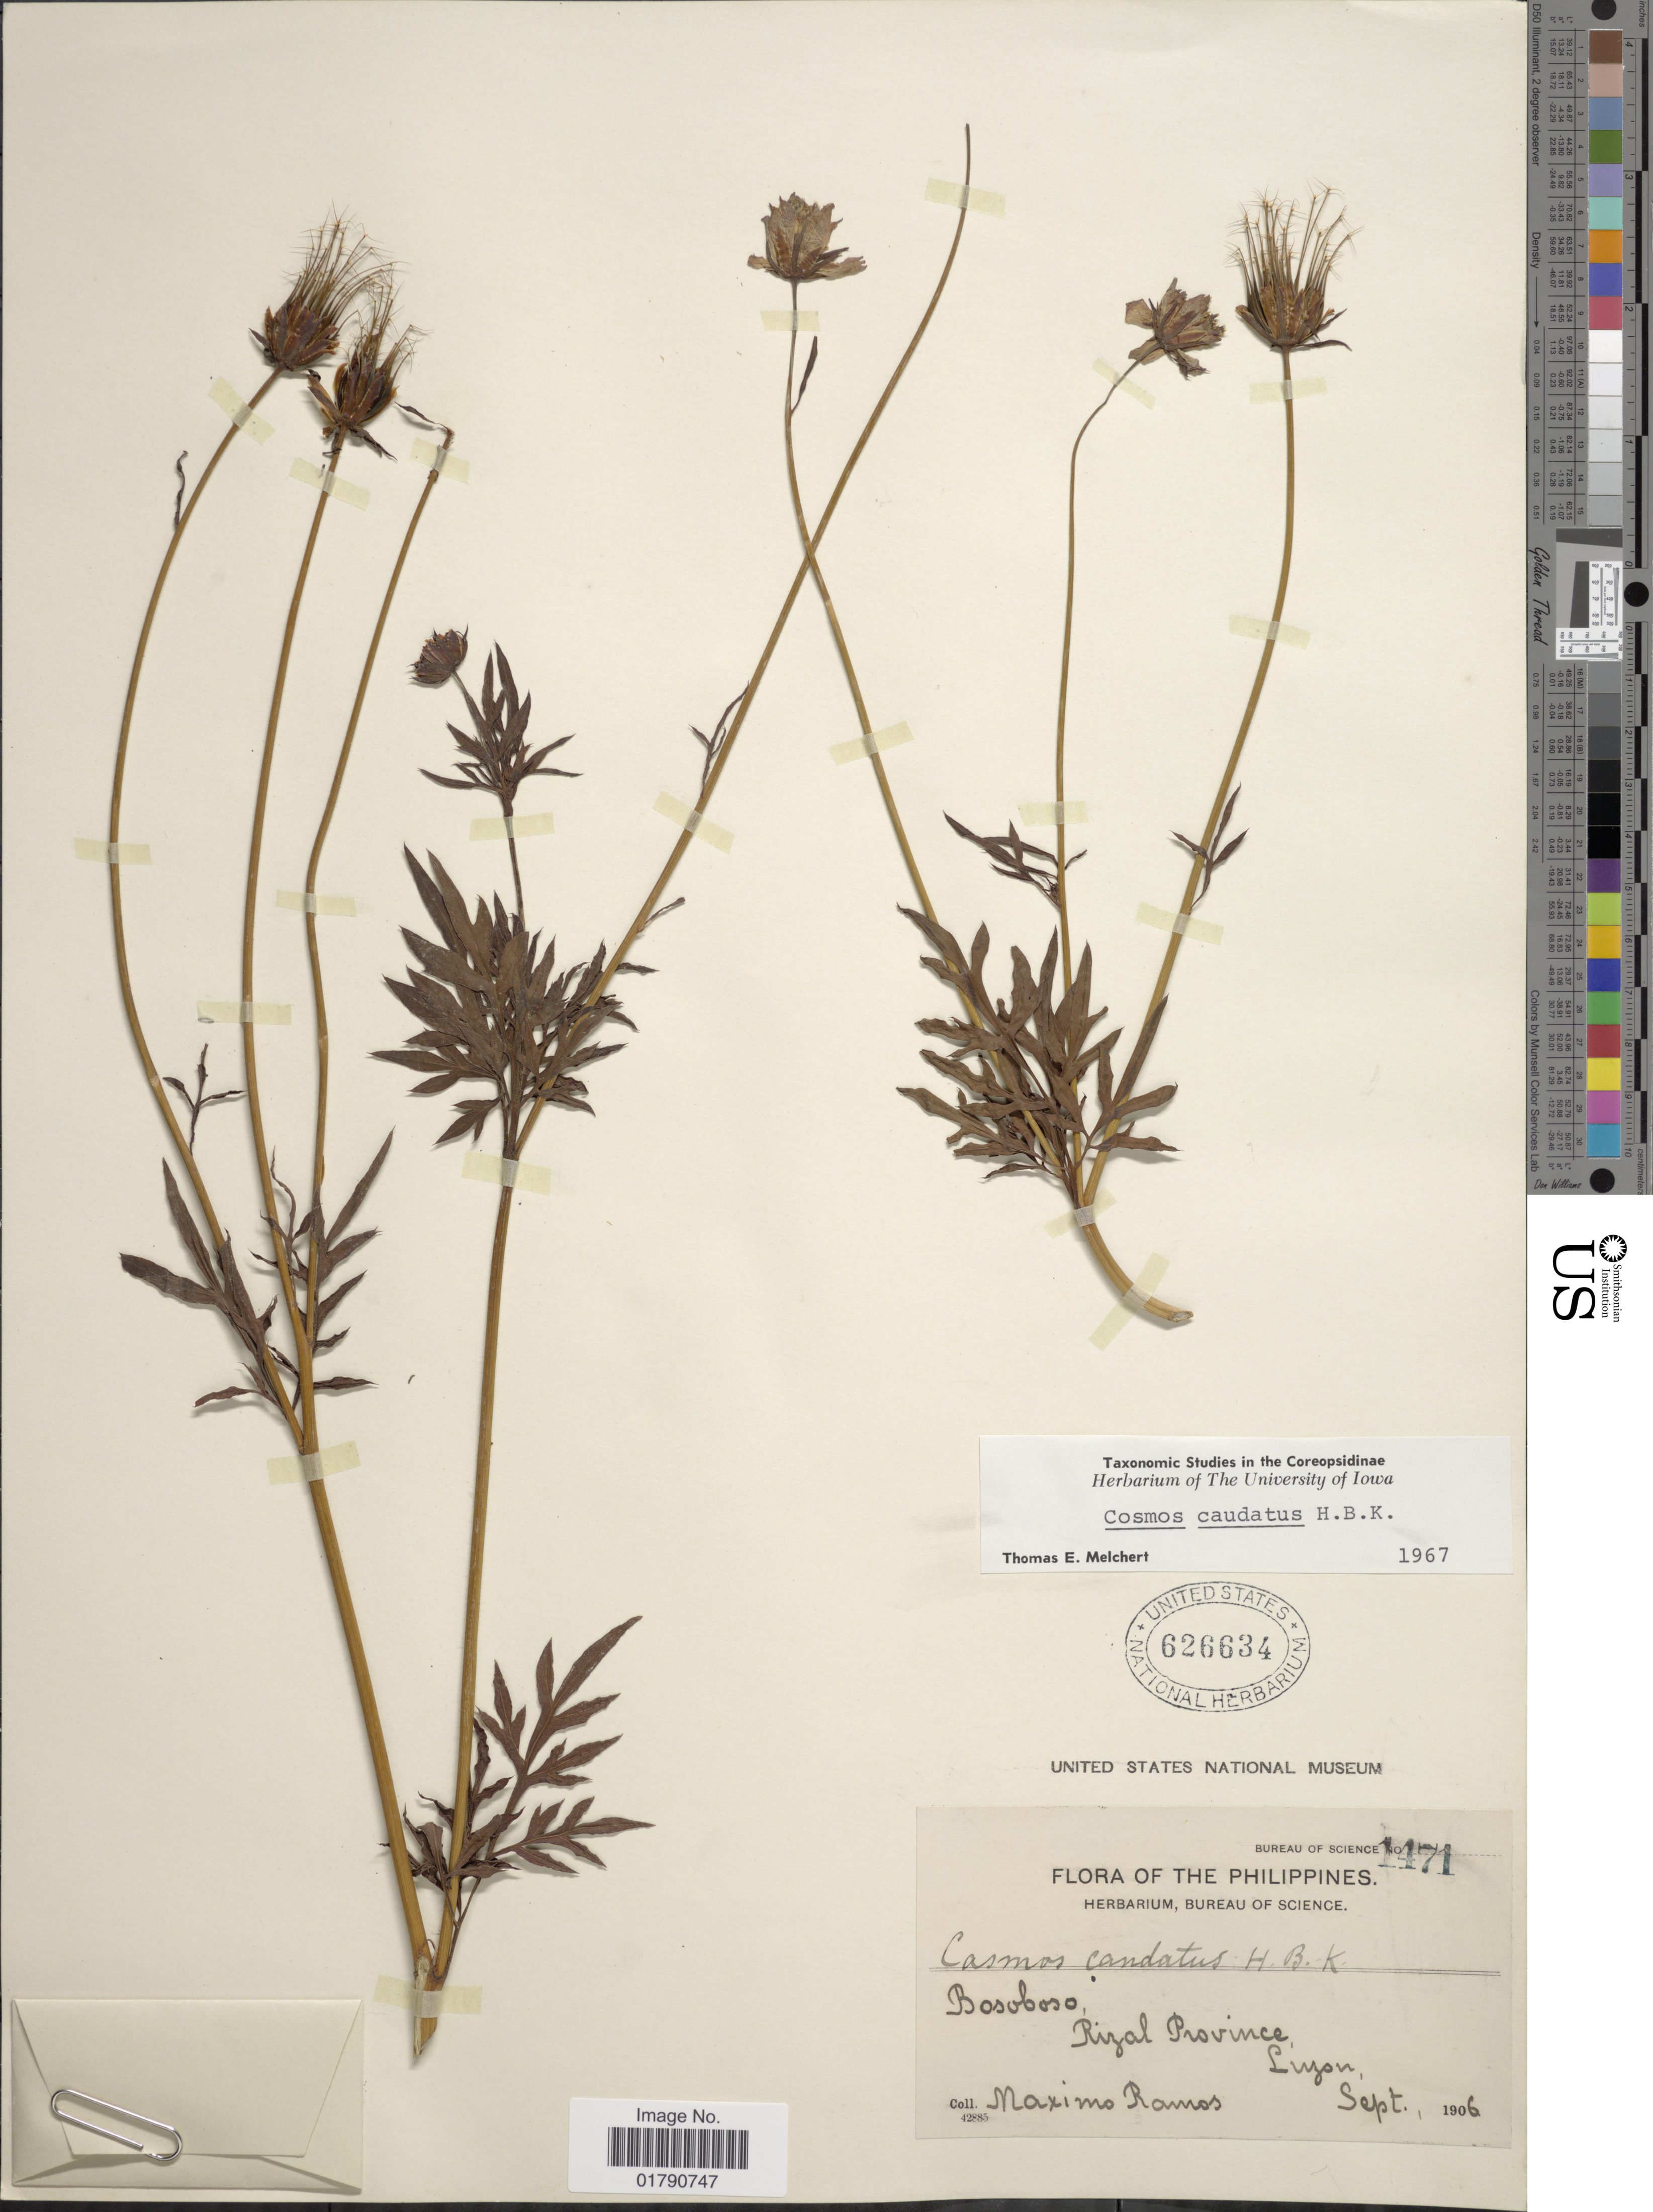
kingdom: Plantae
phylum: Tracheophyta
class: Magnoliopsida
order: Asterales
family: Asteraceae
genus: Cosmos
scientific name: Cosmos caudatus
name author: Kunth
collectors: M. Ramos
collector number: Bureau of Science 1471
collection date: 1906-09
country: Philippines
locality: Bosoboso, Rizal Province, Luzon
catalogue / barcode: US 626634